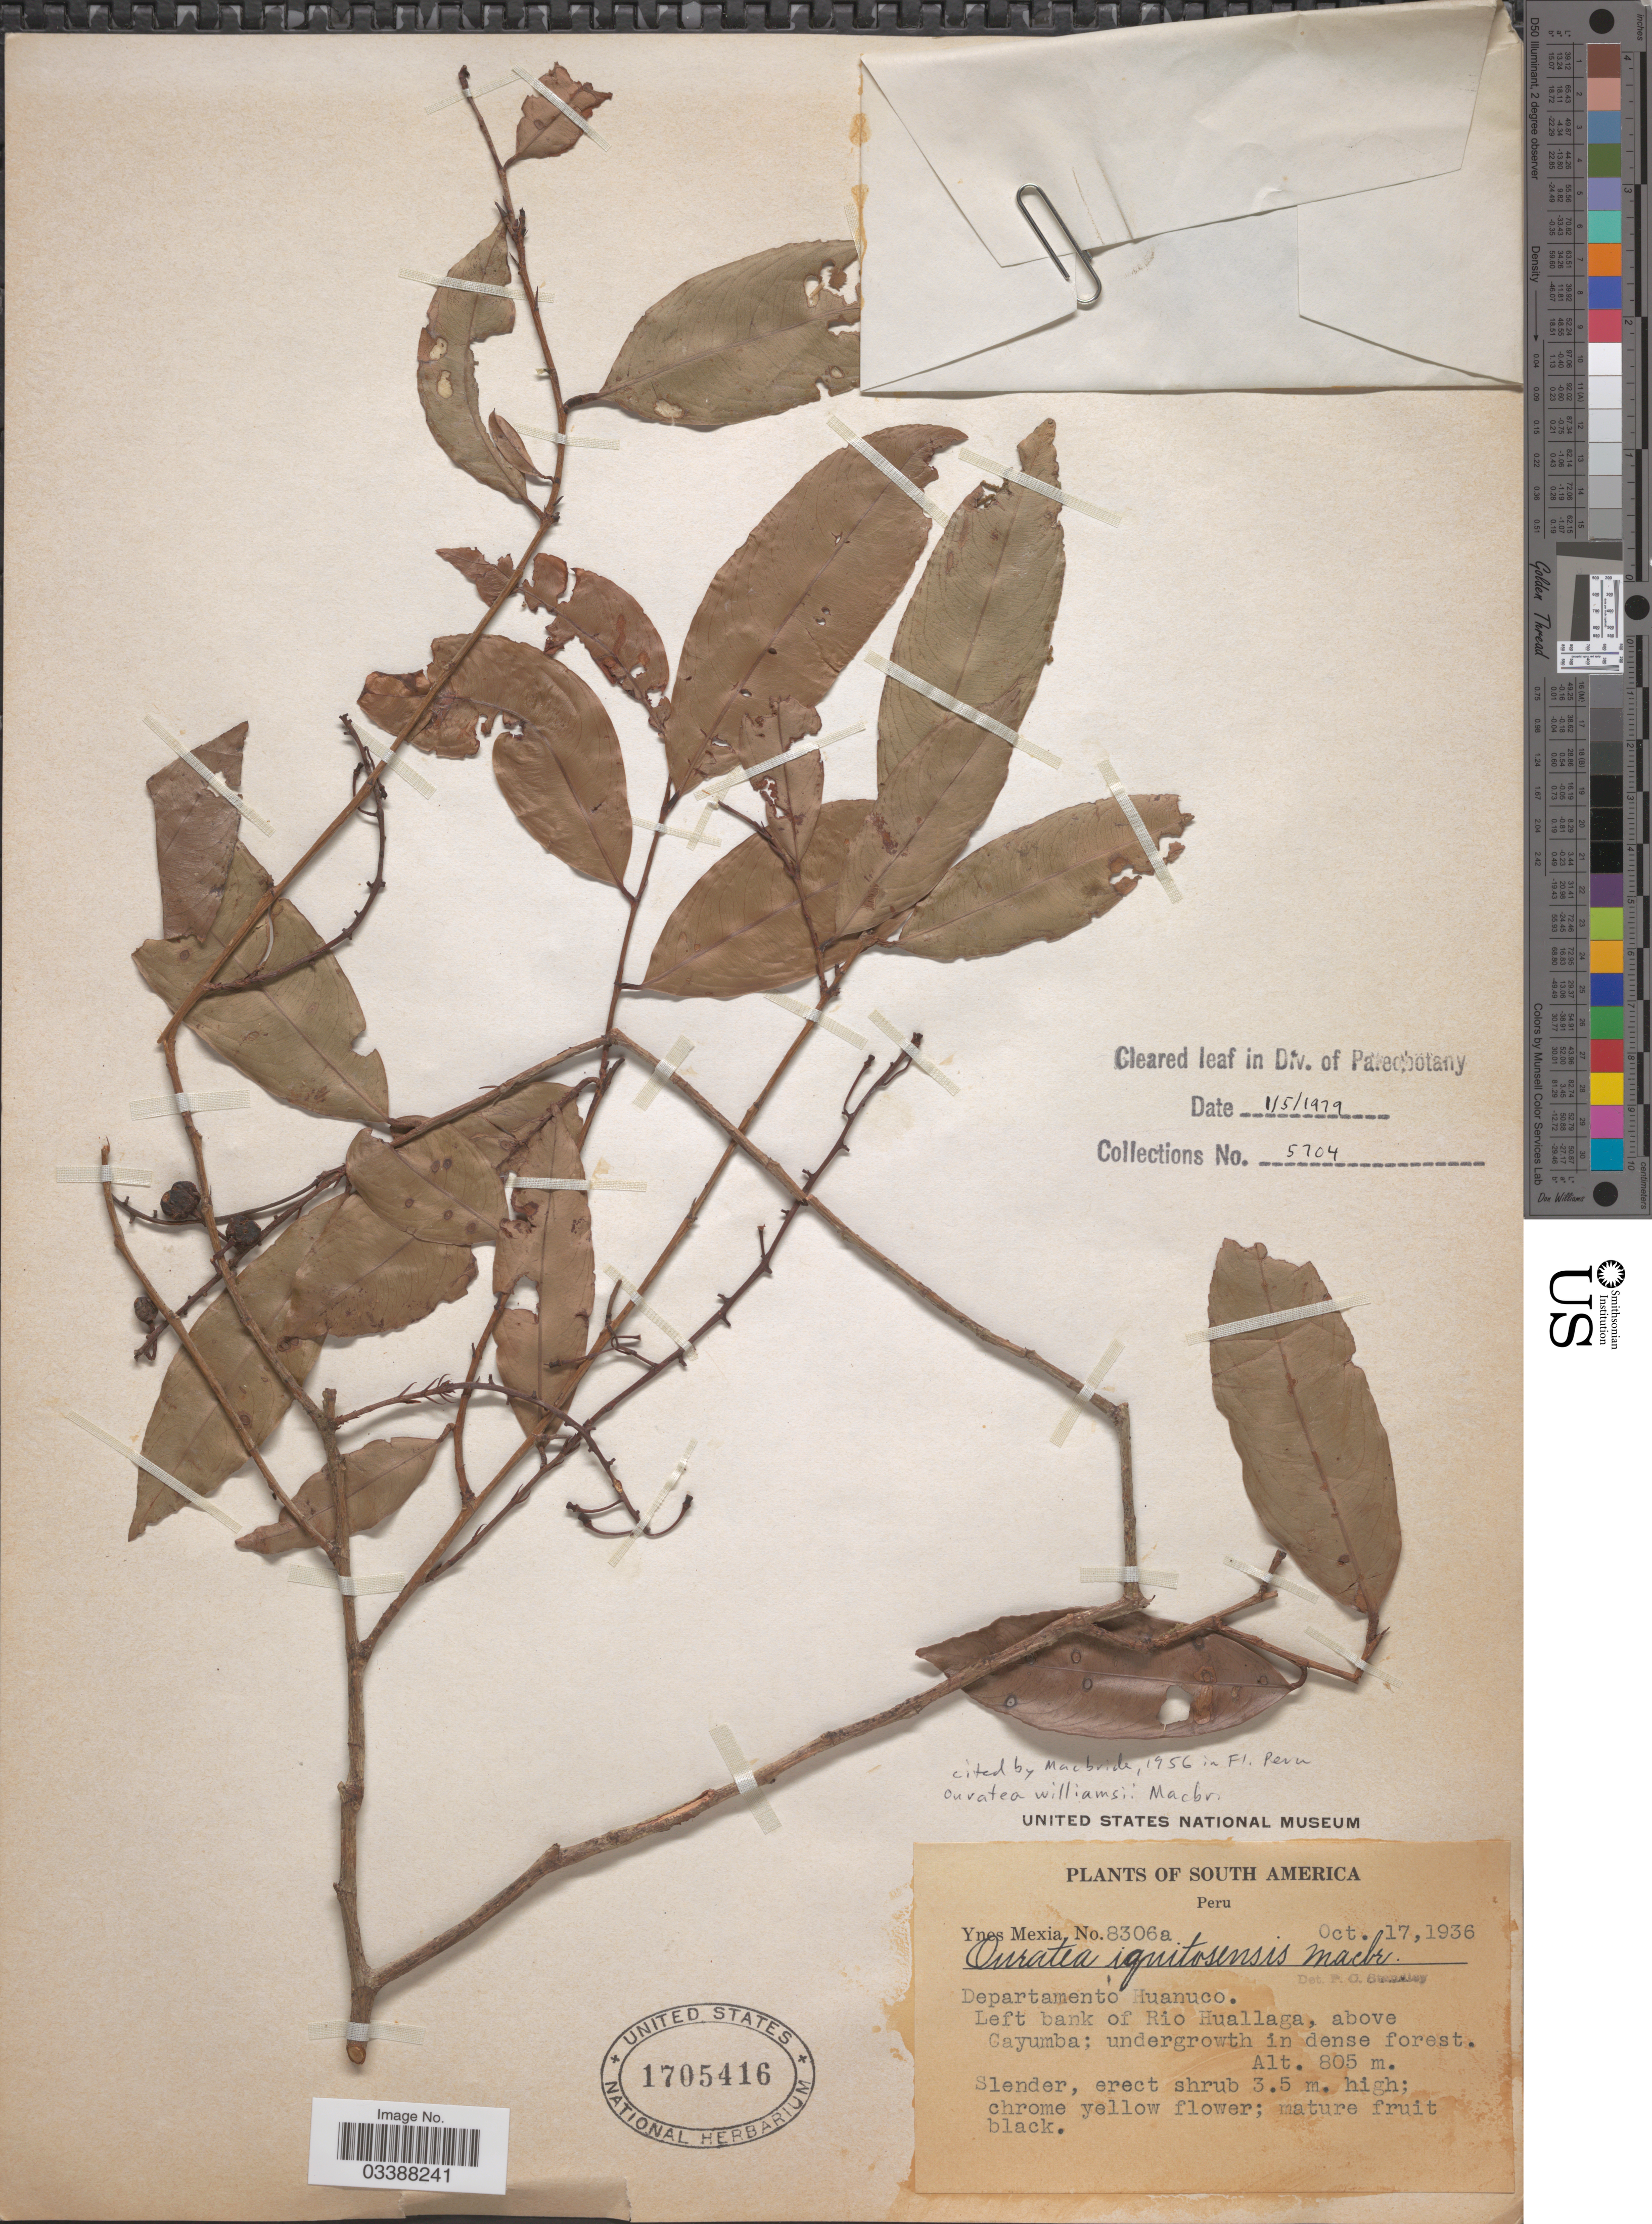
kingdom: Plantae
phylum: Tracheophyta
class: Magnoliopsida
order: Malpighiales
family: Ochnaceae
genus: Ouratea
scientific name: Ouratea iquitoensis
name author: J.F. Macbr.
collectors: Y. Mexia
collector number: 8306a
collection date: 1936-10-17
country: Peru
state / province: Huánuco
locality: Departamento Huanuco. Left bank of Rio Huallaga, above Cayumba.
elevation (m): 805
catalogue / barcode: US 1705416